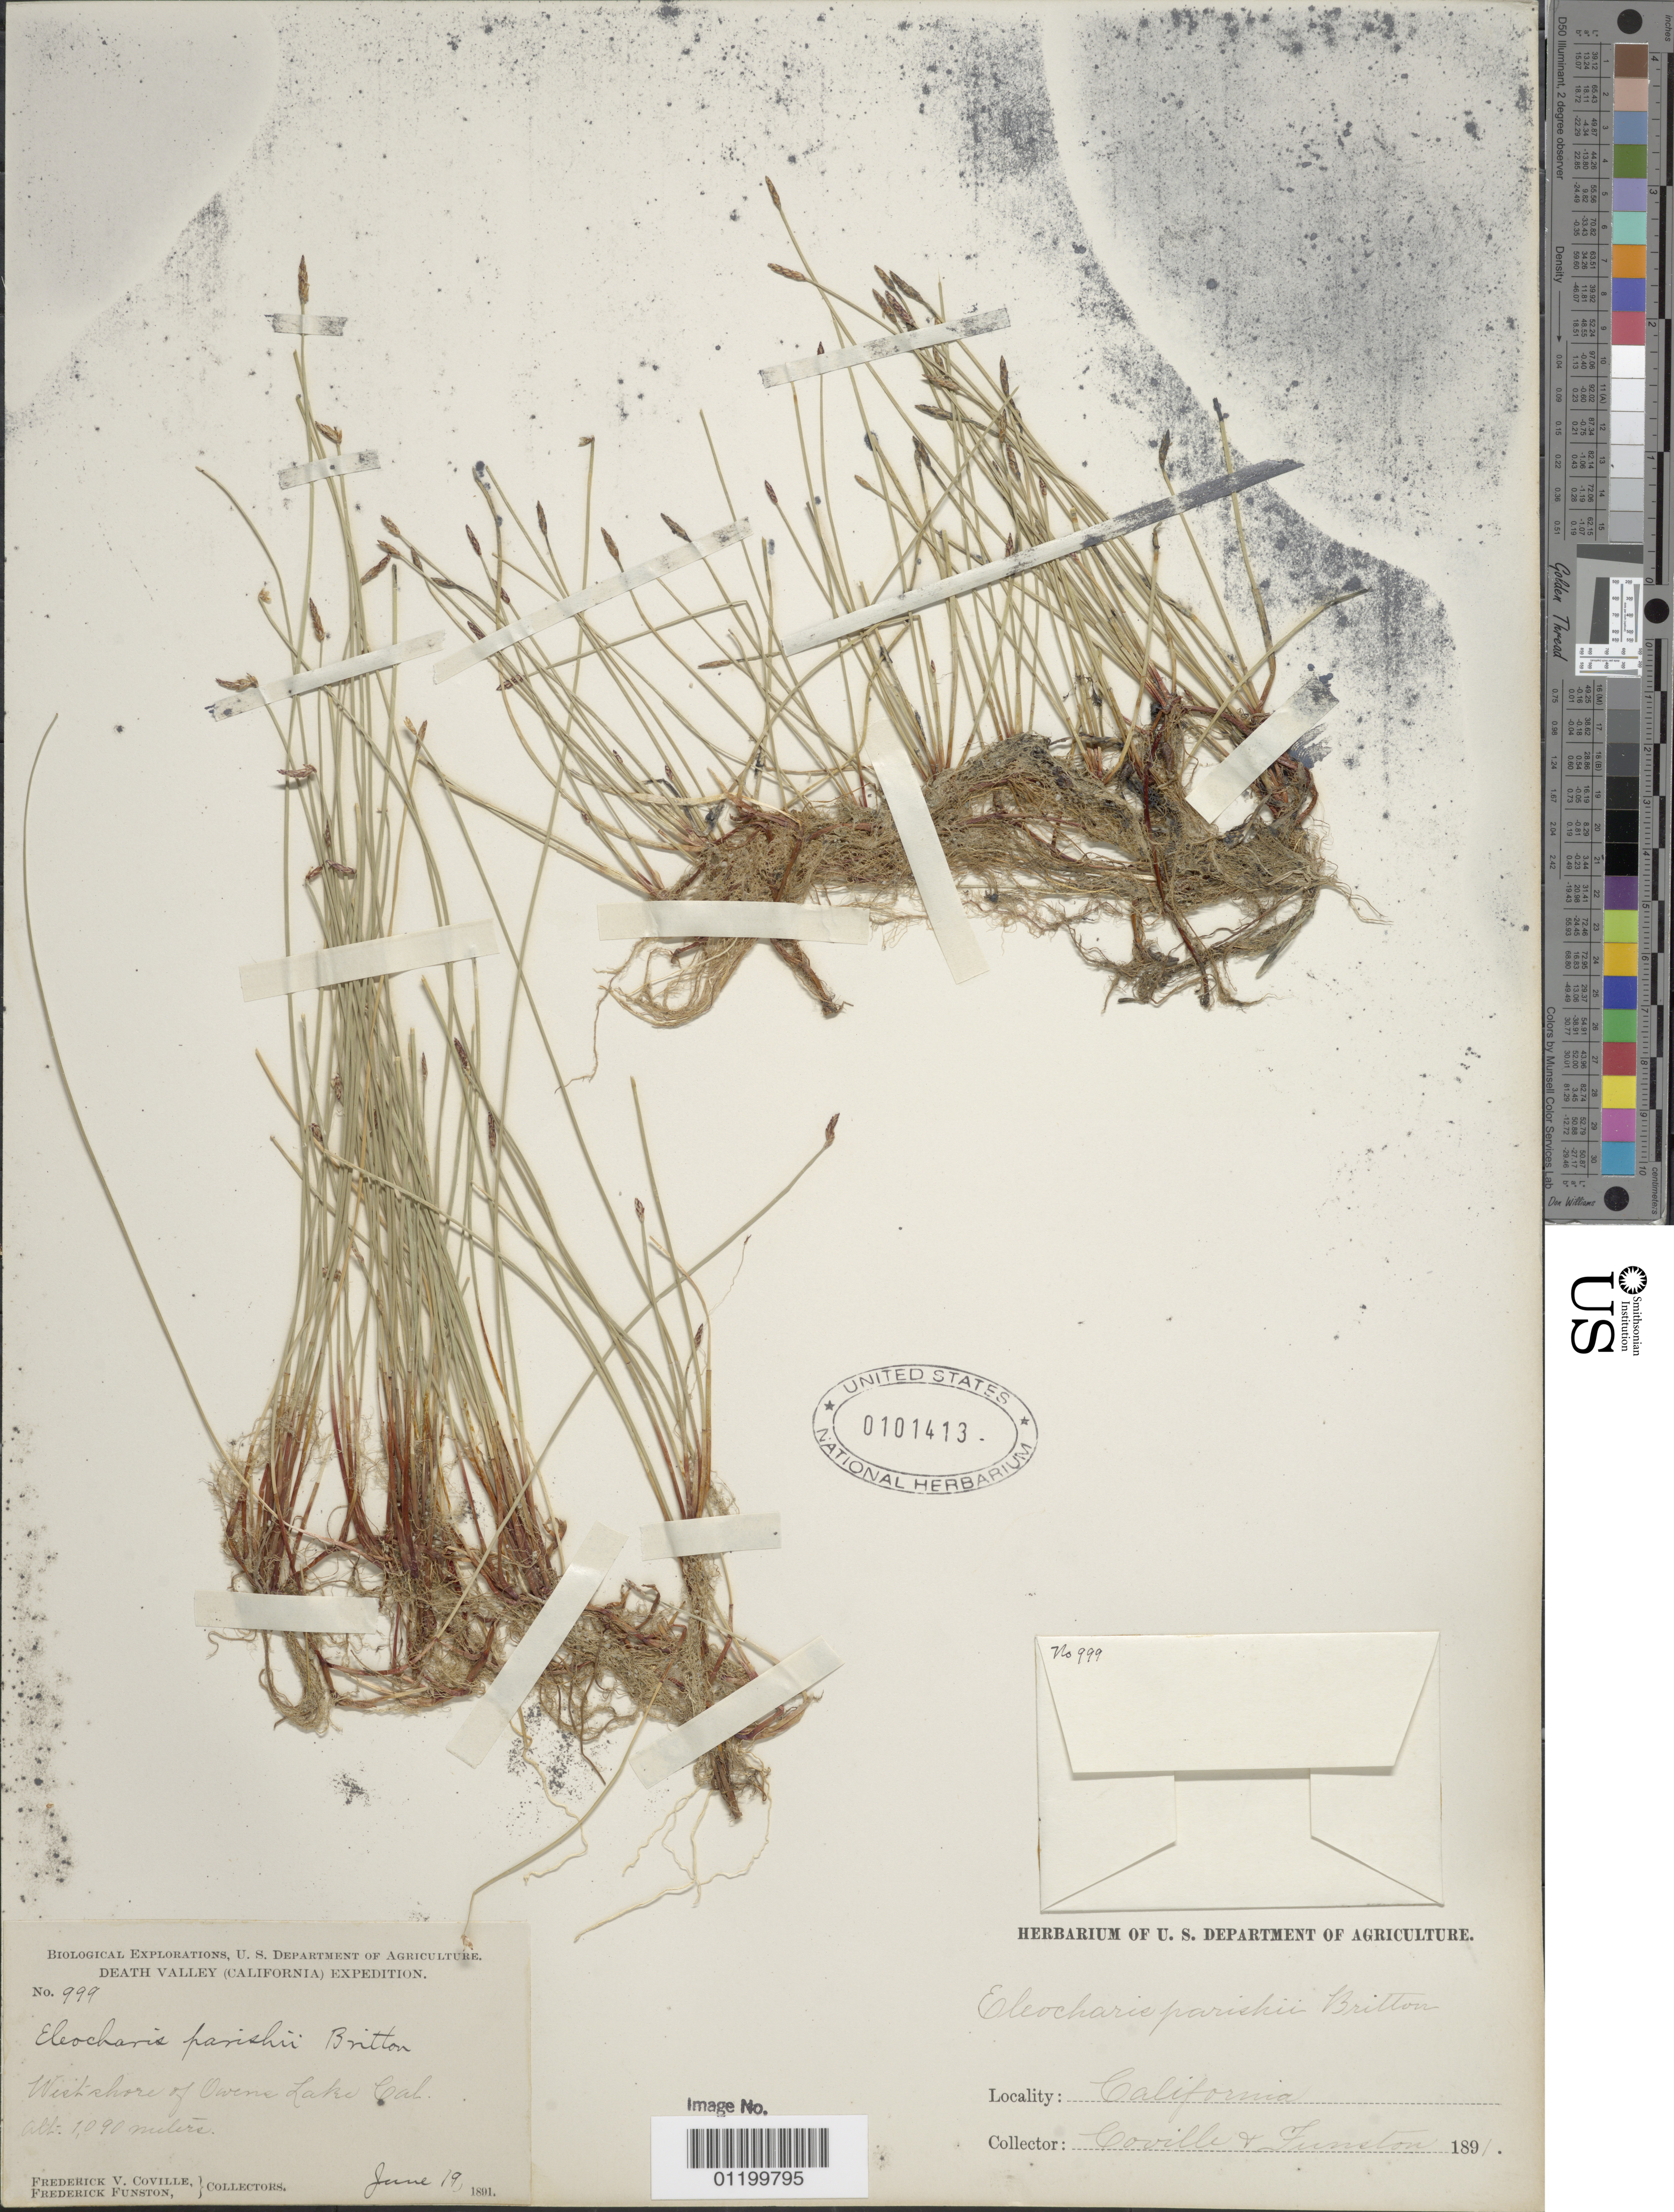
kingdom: Plantae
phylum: Tracheophyta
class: Liliopsida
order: Poales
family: Cyperaceae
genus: Eleocharis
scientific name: Eleocharis parishii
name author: Britton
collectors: F. V. Coville & F. Funston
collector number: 999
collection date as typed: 19 Jun 1891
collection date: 1891-06-19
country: United States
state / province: California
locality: West shore of Owens Lake.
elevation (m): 1090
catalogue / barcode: US 101413